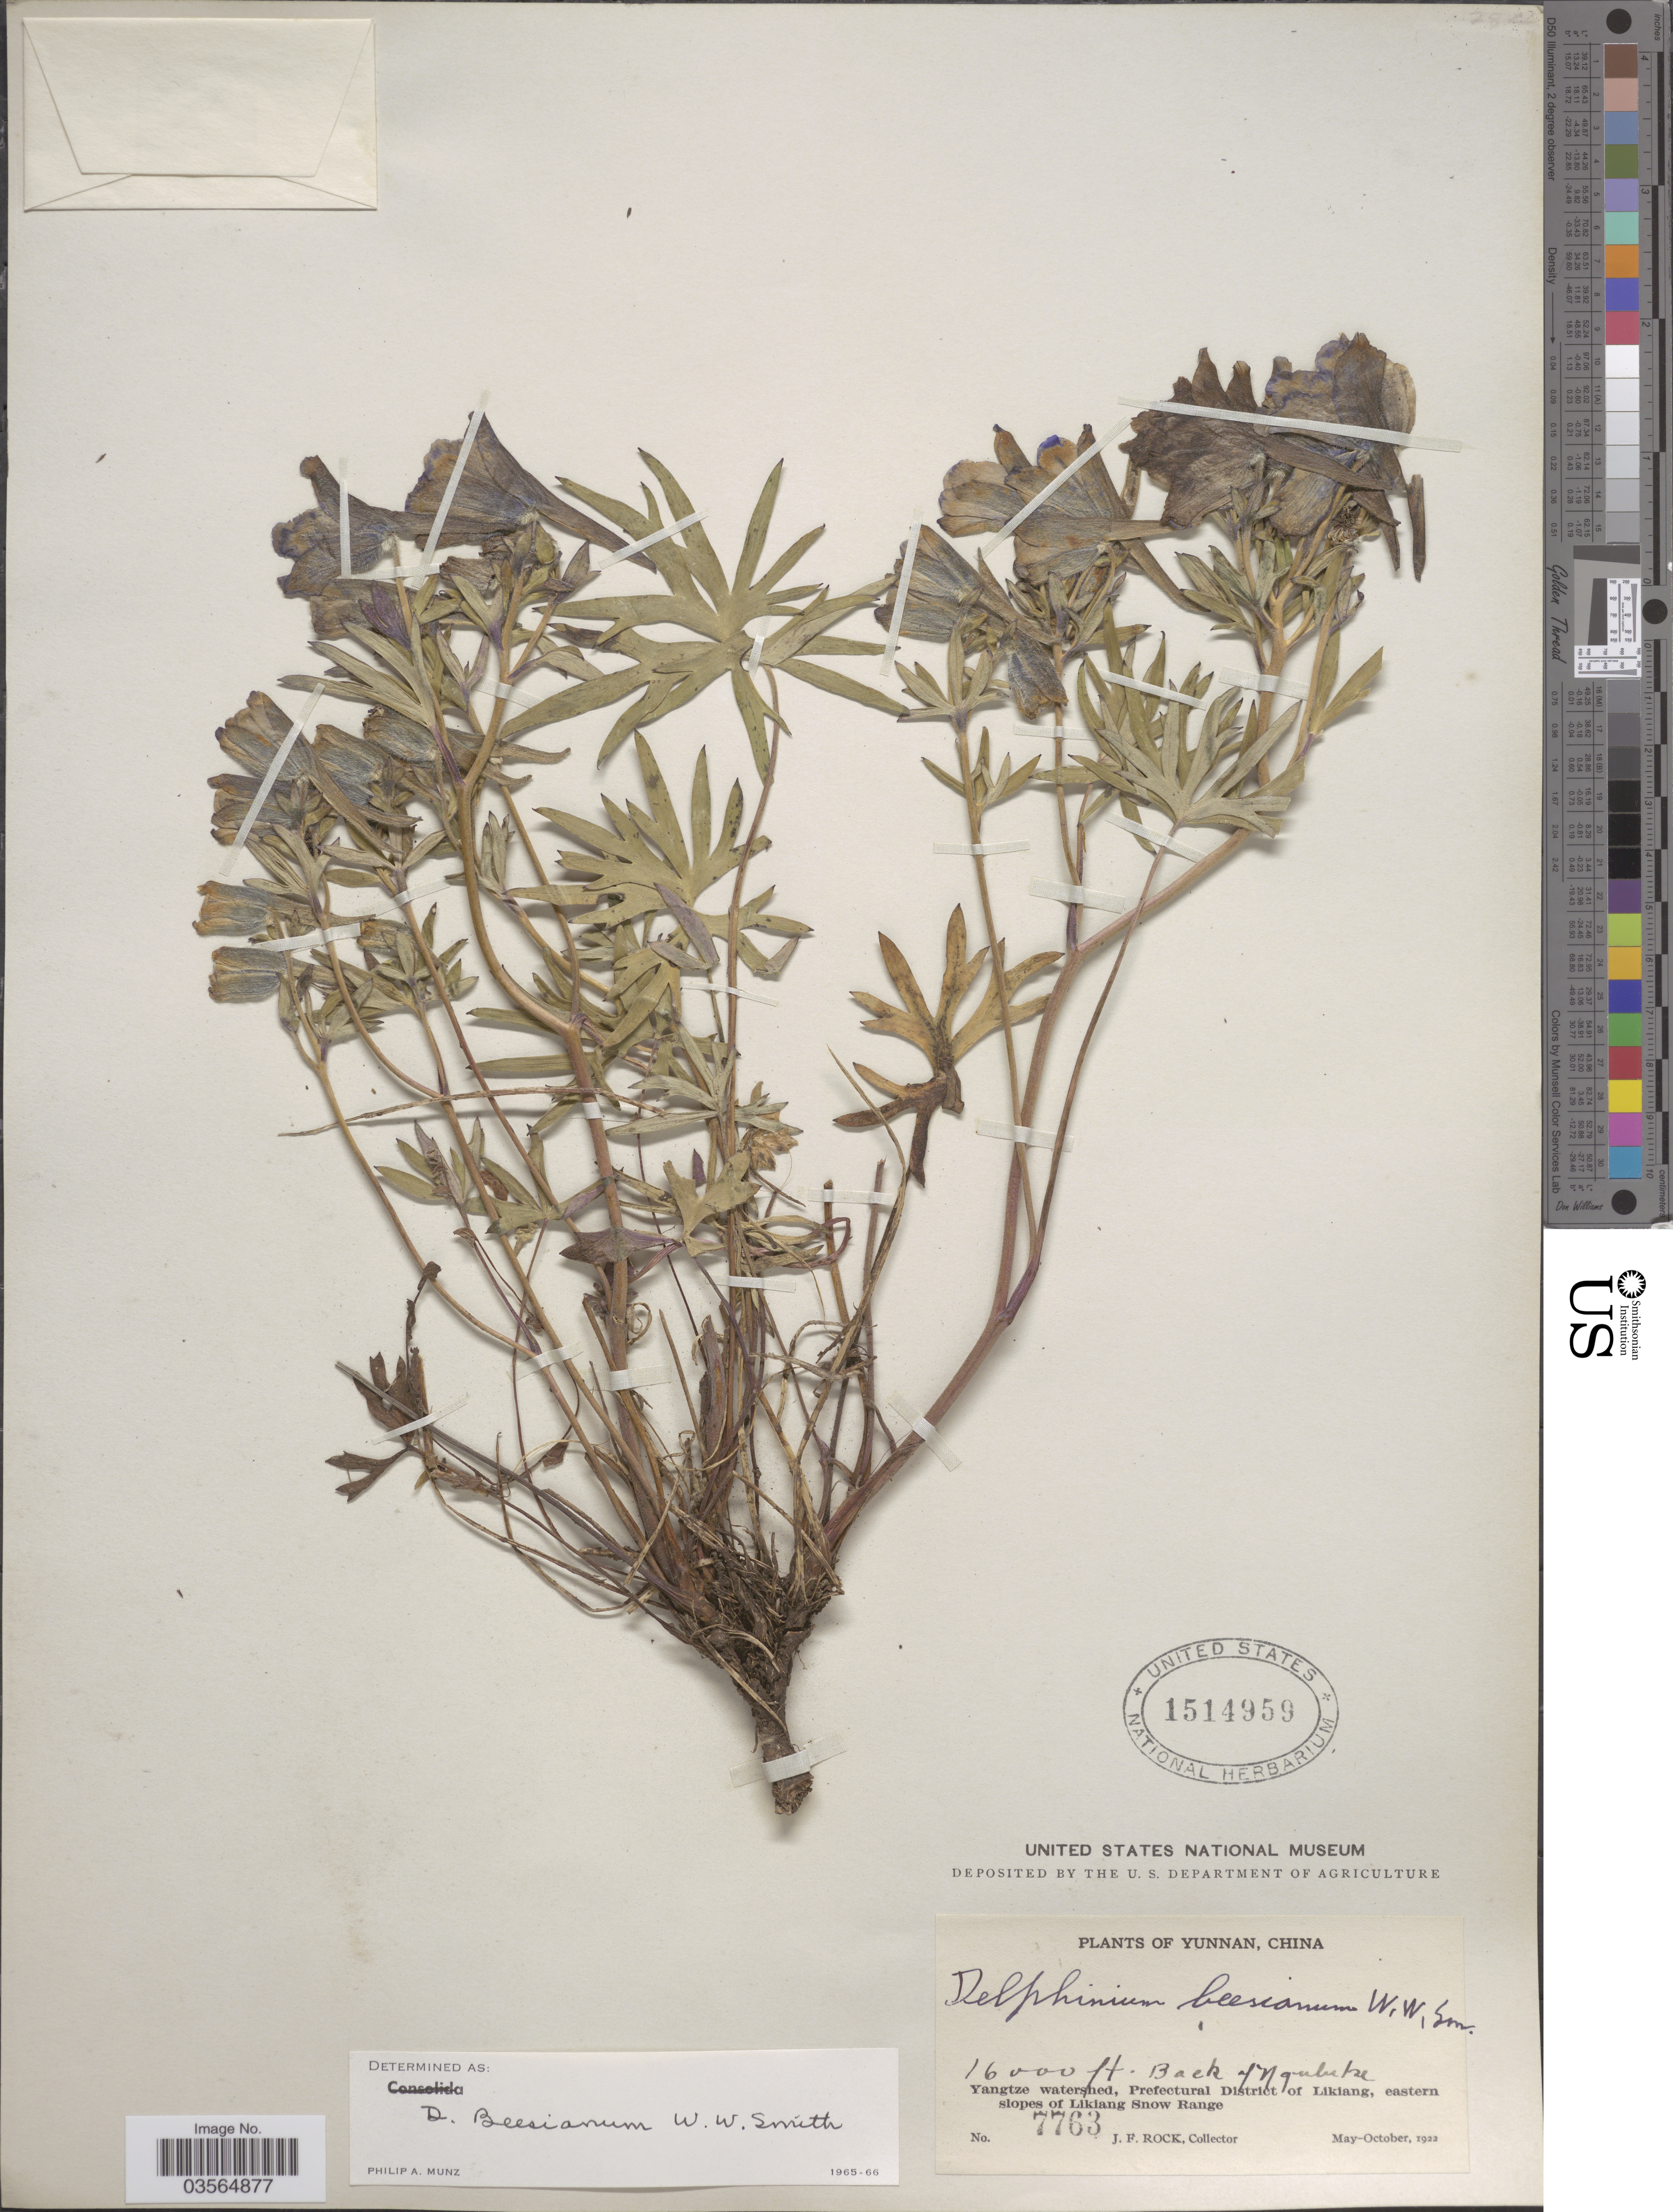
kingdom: Plantae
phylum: Tracheophyta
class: Magnoliopsida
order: Ranunculales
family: Ranunculaceae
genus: Delphinium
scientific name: Delphinium beesianum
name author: W.W. Sm.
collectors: J. Rock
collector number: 7763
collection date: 1922-05/1922-10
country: China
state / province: Yunnan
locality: Back of Nguluke. Yangtze watershed, Prefectural District of Likiang, eastern slopes of Likiang Snow Range.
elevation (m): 4877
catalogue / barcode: US 1514959